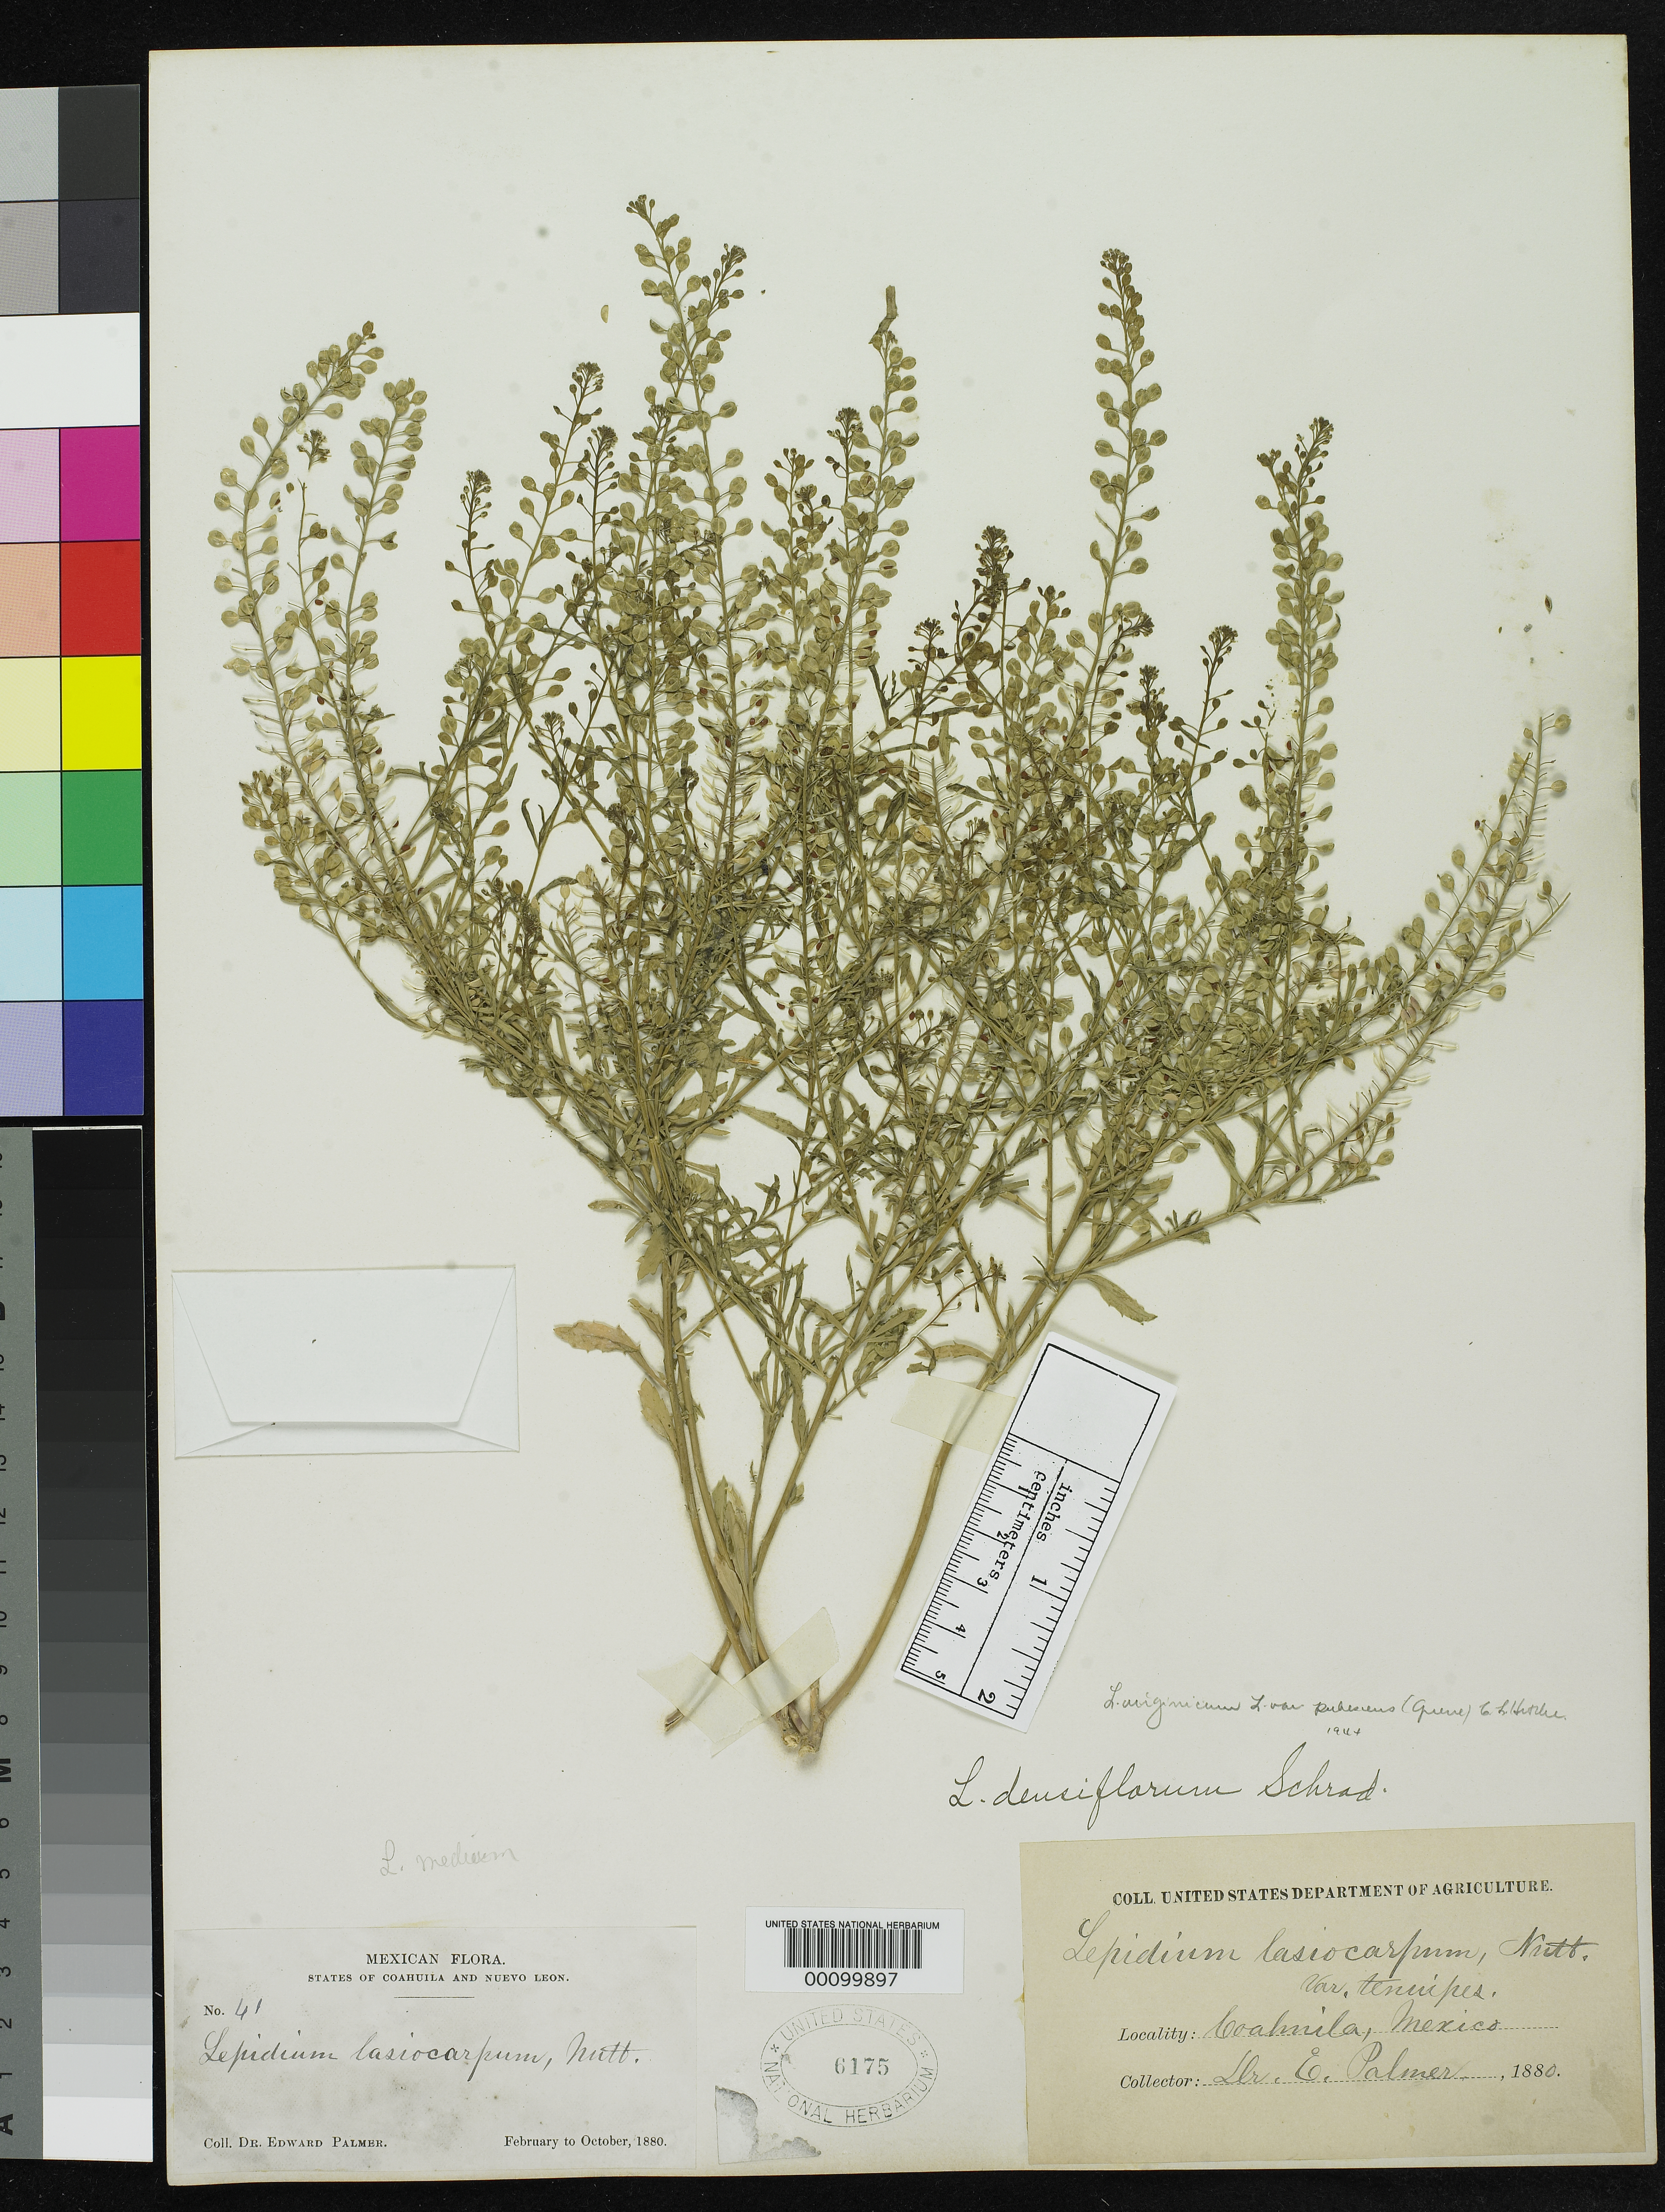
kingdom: Plantae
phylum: Tracheophyta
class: Magnoliopsida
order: Brassicales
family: Brassicaceae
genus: Lepidium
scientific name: Lepidium lasiocarpum var. tenuipes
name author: S. Watson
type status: Syntype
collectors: E. Palmer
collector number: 41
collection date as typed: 1880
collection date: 1880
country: Mexico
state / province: Coahuila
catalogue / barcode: US 6175